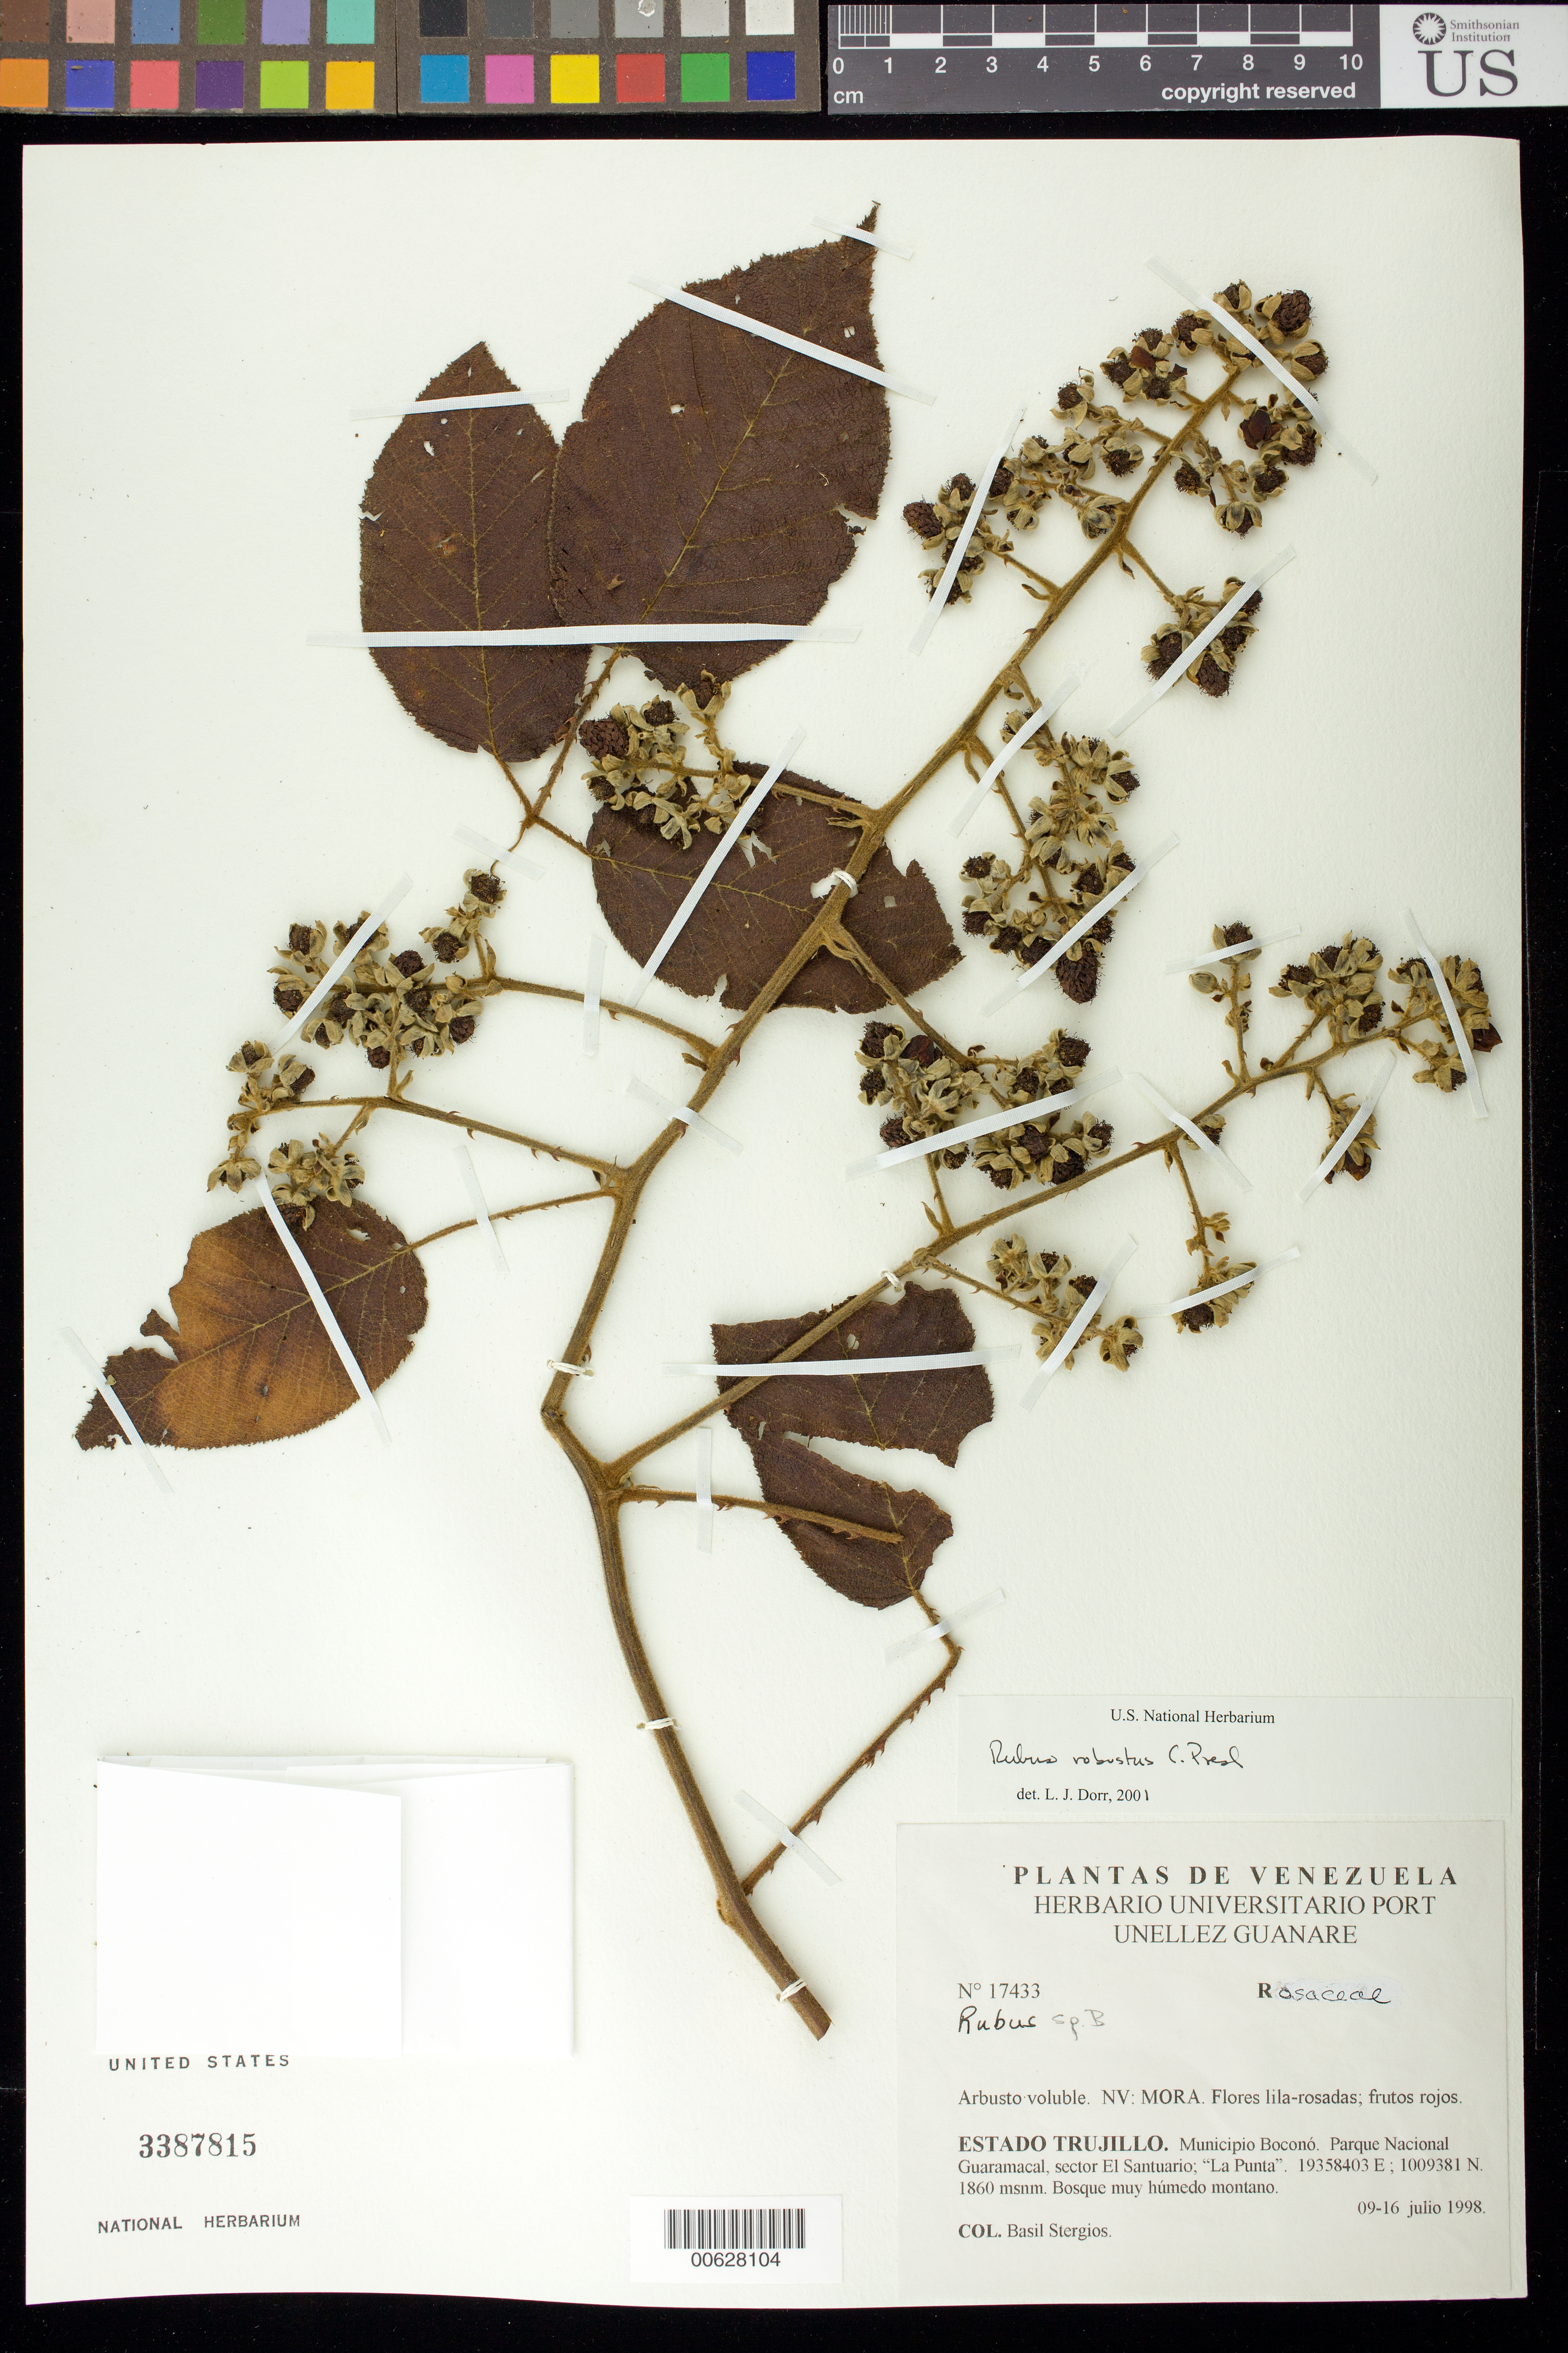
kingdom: Plantae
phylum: Tracheophyta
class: Magnoliopsida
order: Rosales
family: Rosaceae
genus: Rubus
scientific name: Rubus robustus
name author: C. Presl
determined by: Dorr, L. J., (BOT), Smithsonian Institution - National Museum of Natural History (UNITED STATES)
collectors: B. G. Stergios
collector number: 17433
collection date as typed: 09 Jul 1998 to 16 Jul 1998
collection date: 1998-07-09/1998-07-16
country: Venezuela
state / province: Trujillo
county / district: Boconó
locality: Parque Nacional Guaramacal, Sector El Santuario, La Punta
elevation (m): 1860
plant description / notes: Common name: Mora; CTES, PORT, US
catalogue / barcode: US 3387815